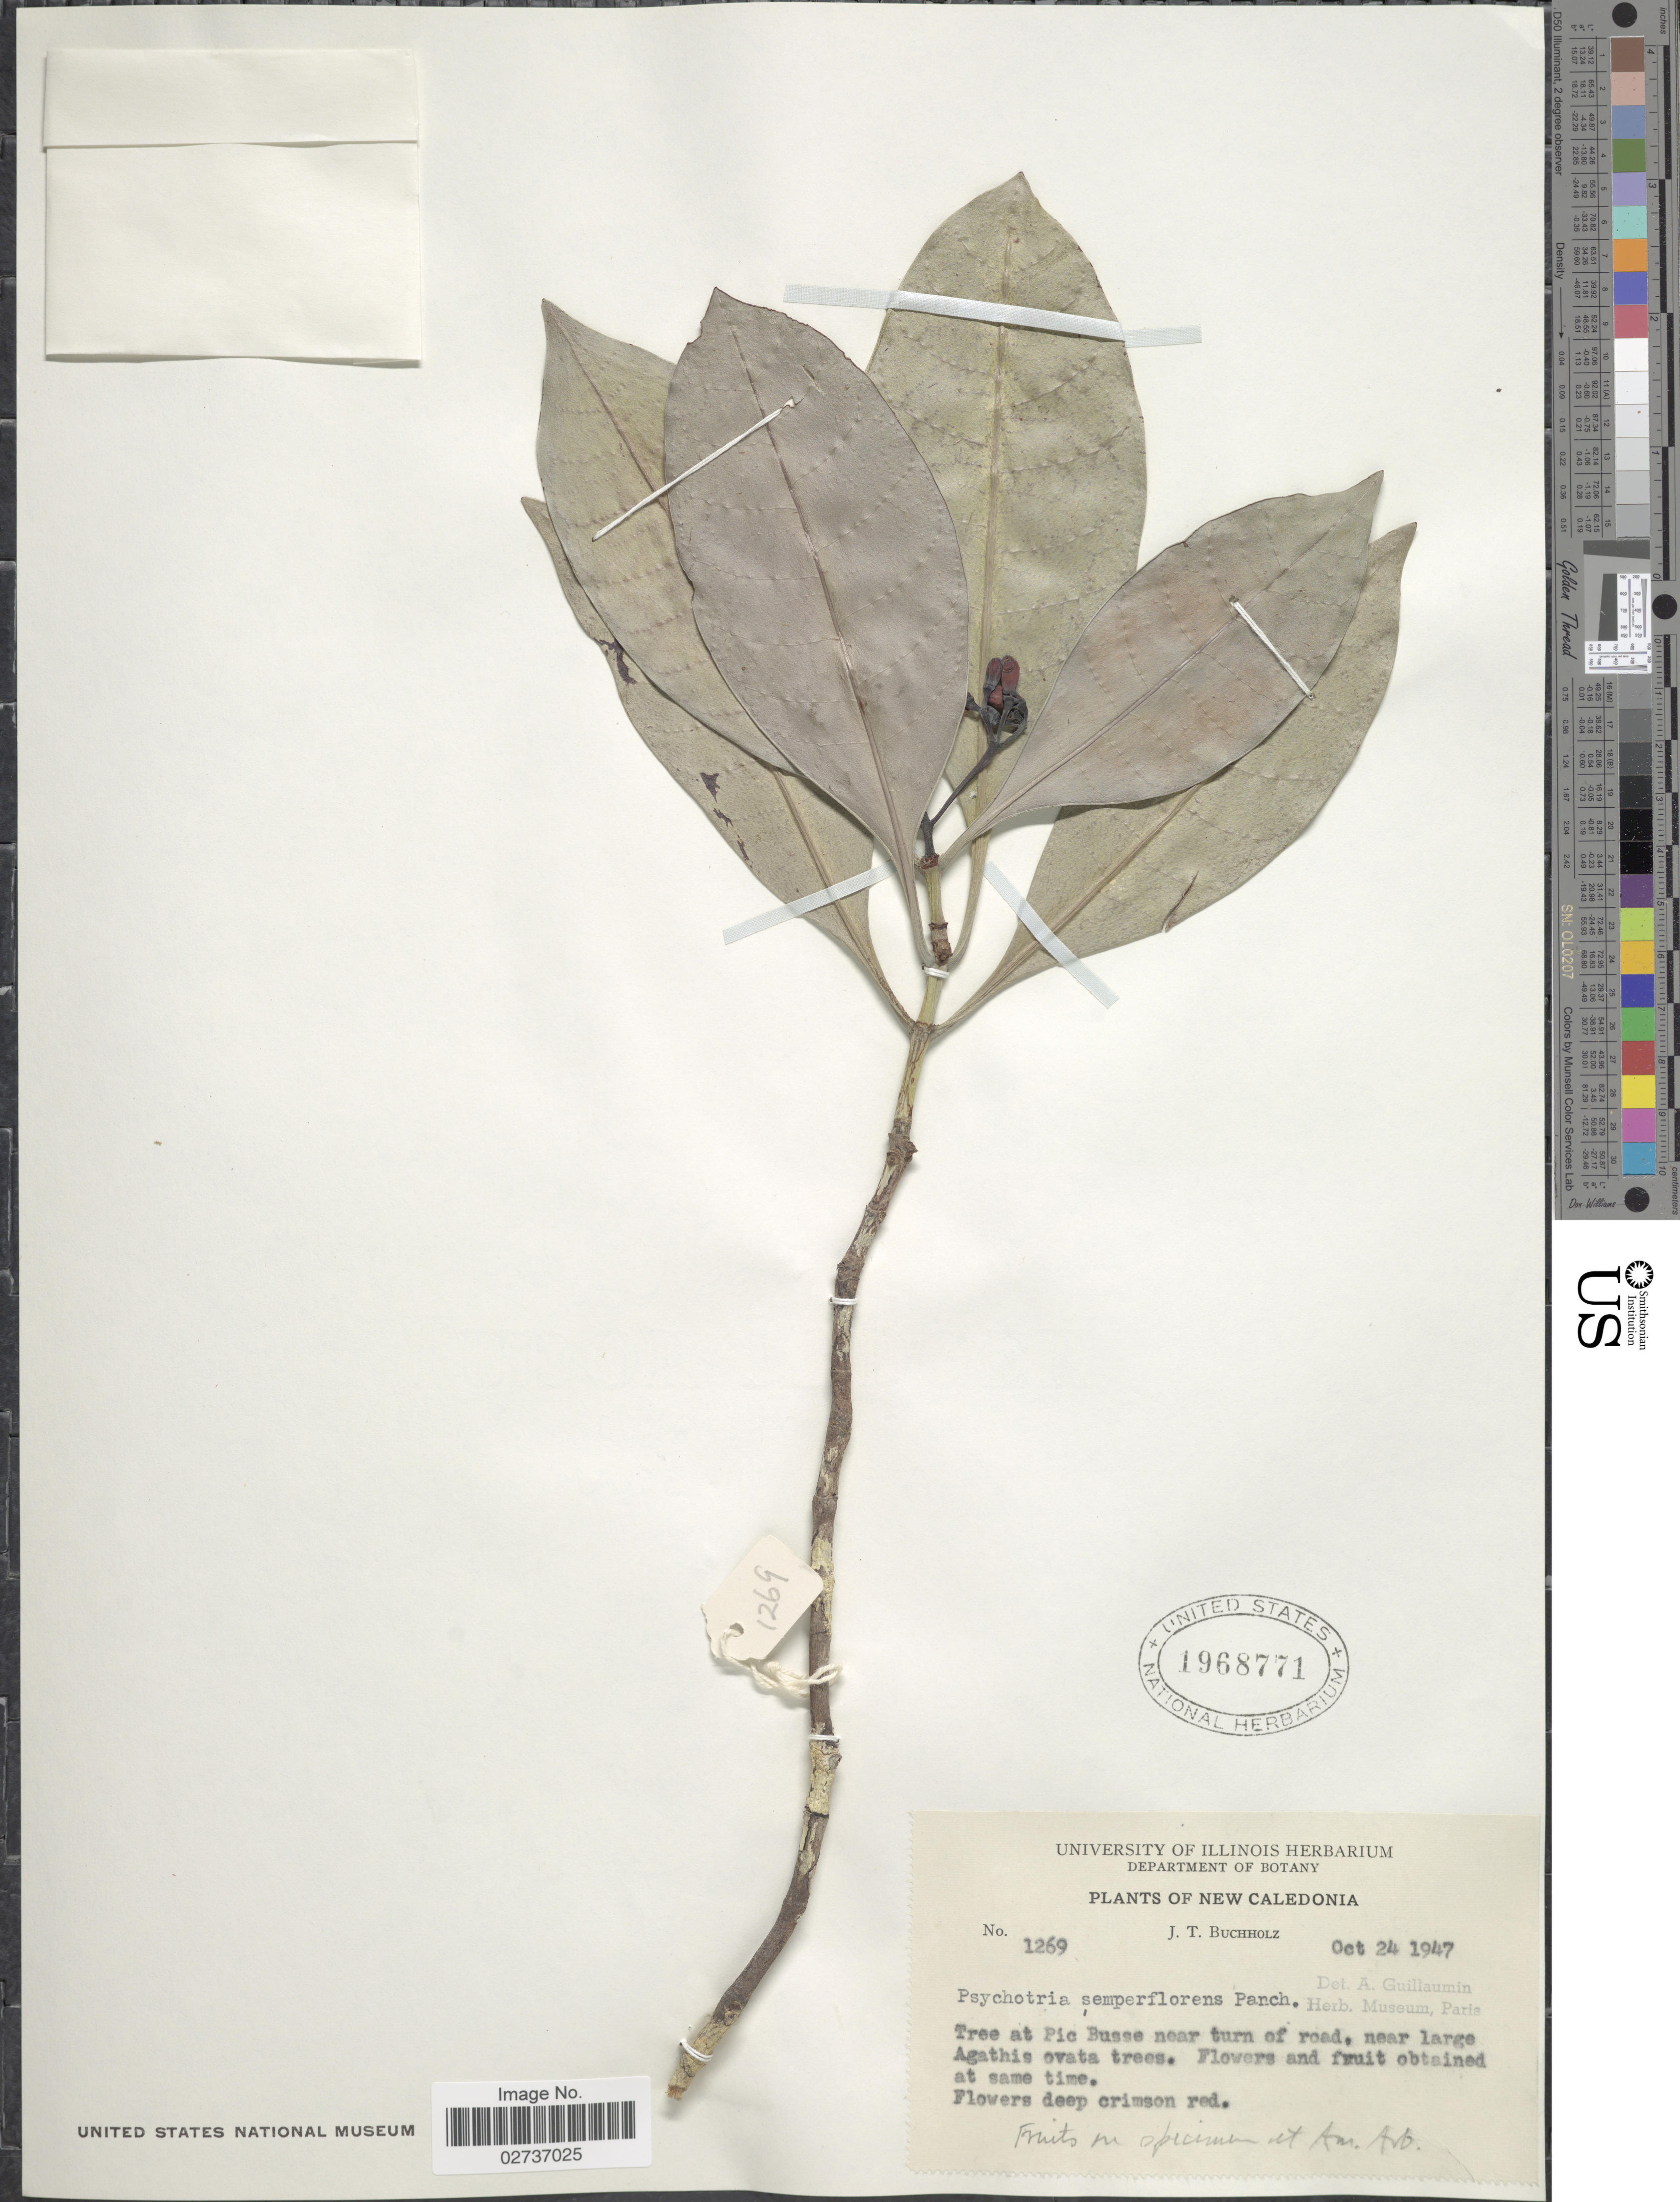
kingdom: Plantae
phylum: Tracheophyta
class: Magnoliopsida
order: Gentianales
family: Rubiaceae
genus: Psychotria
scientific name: Psychotria semperflorens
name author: Pancher ex Beauvis.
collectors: J. T. Buchholz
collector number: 1269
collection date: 1947-10-24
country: New Caledonia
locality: Tree at Pic Busse near turn of road, near large Agathis ovata trees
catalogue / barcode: US 1968771